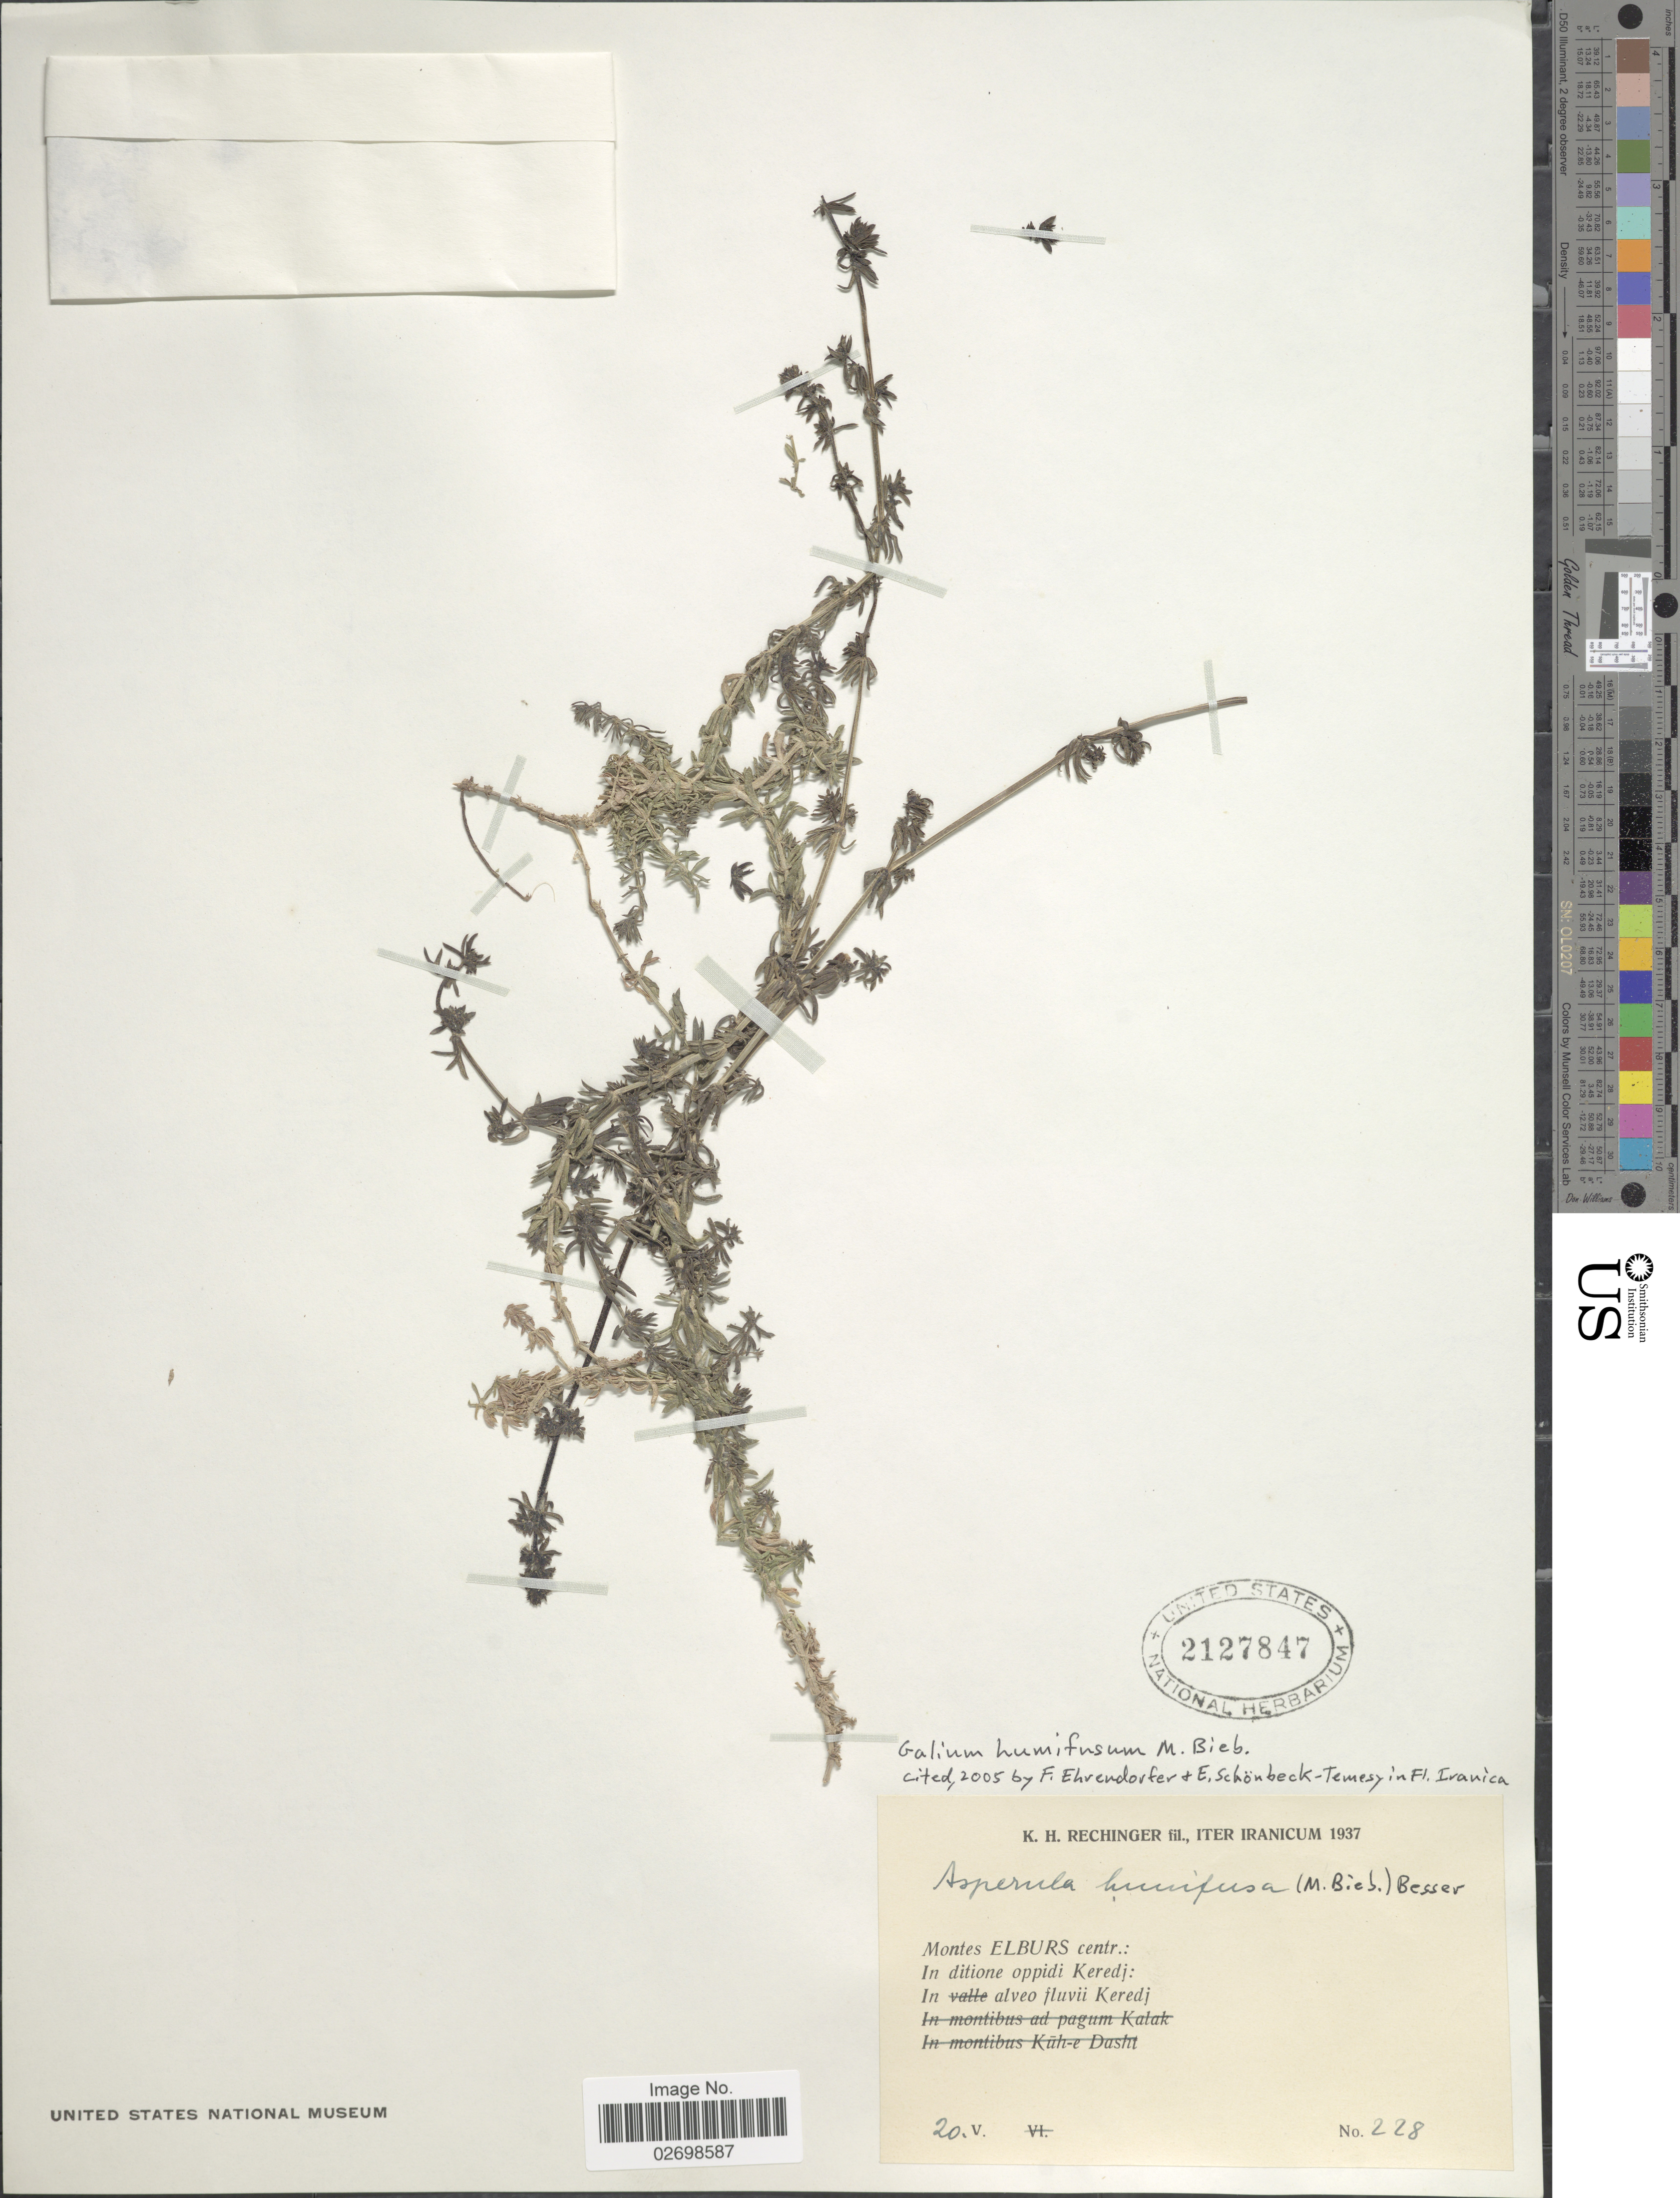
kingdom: Plantae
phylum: Tracheophyta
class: Magnoliopsida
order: Gentianales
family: Rubiaceae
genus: Galium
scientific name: Galium humifusum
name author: M. Bieb.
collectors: K. H. Rechinger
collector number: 228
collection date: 1937-05-20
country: Iran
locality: Monte Elburs Centr.:, in ditione oppidi Keredj, in alveo fluvii Keredj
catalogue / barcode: US 2127847